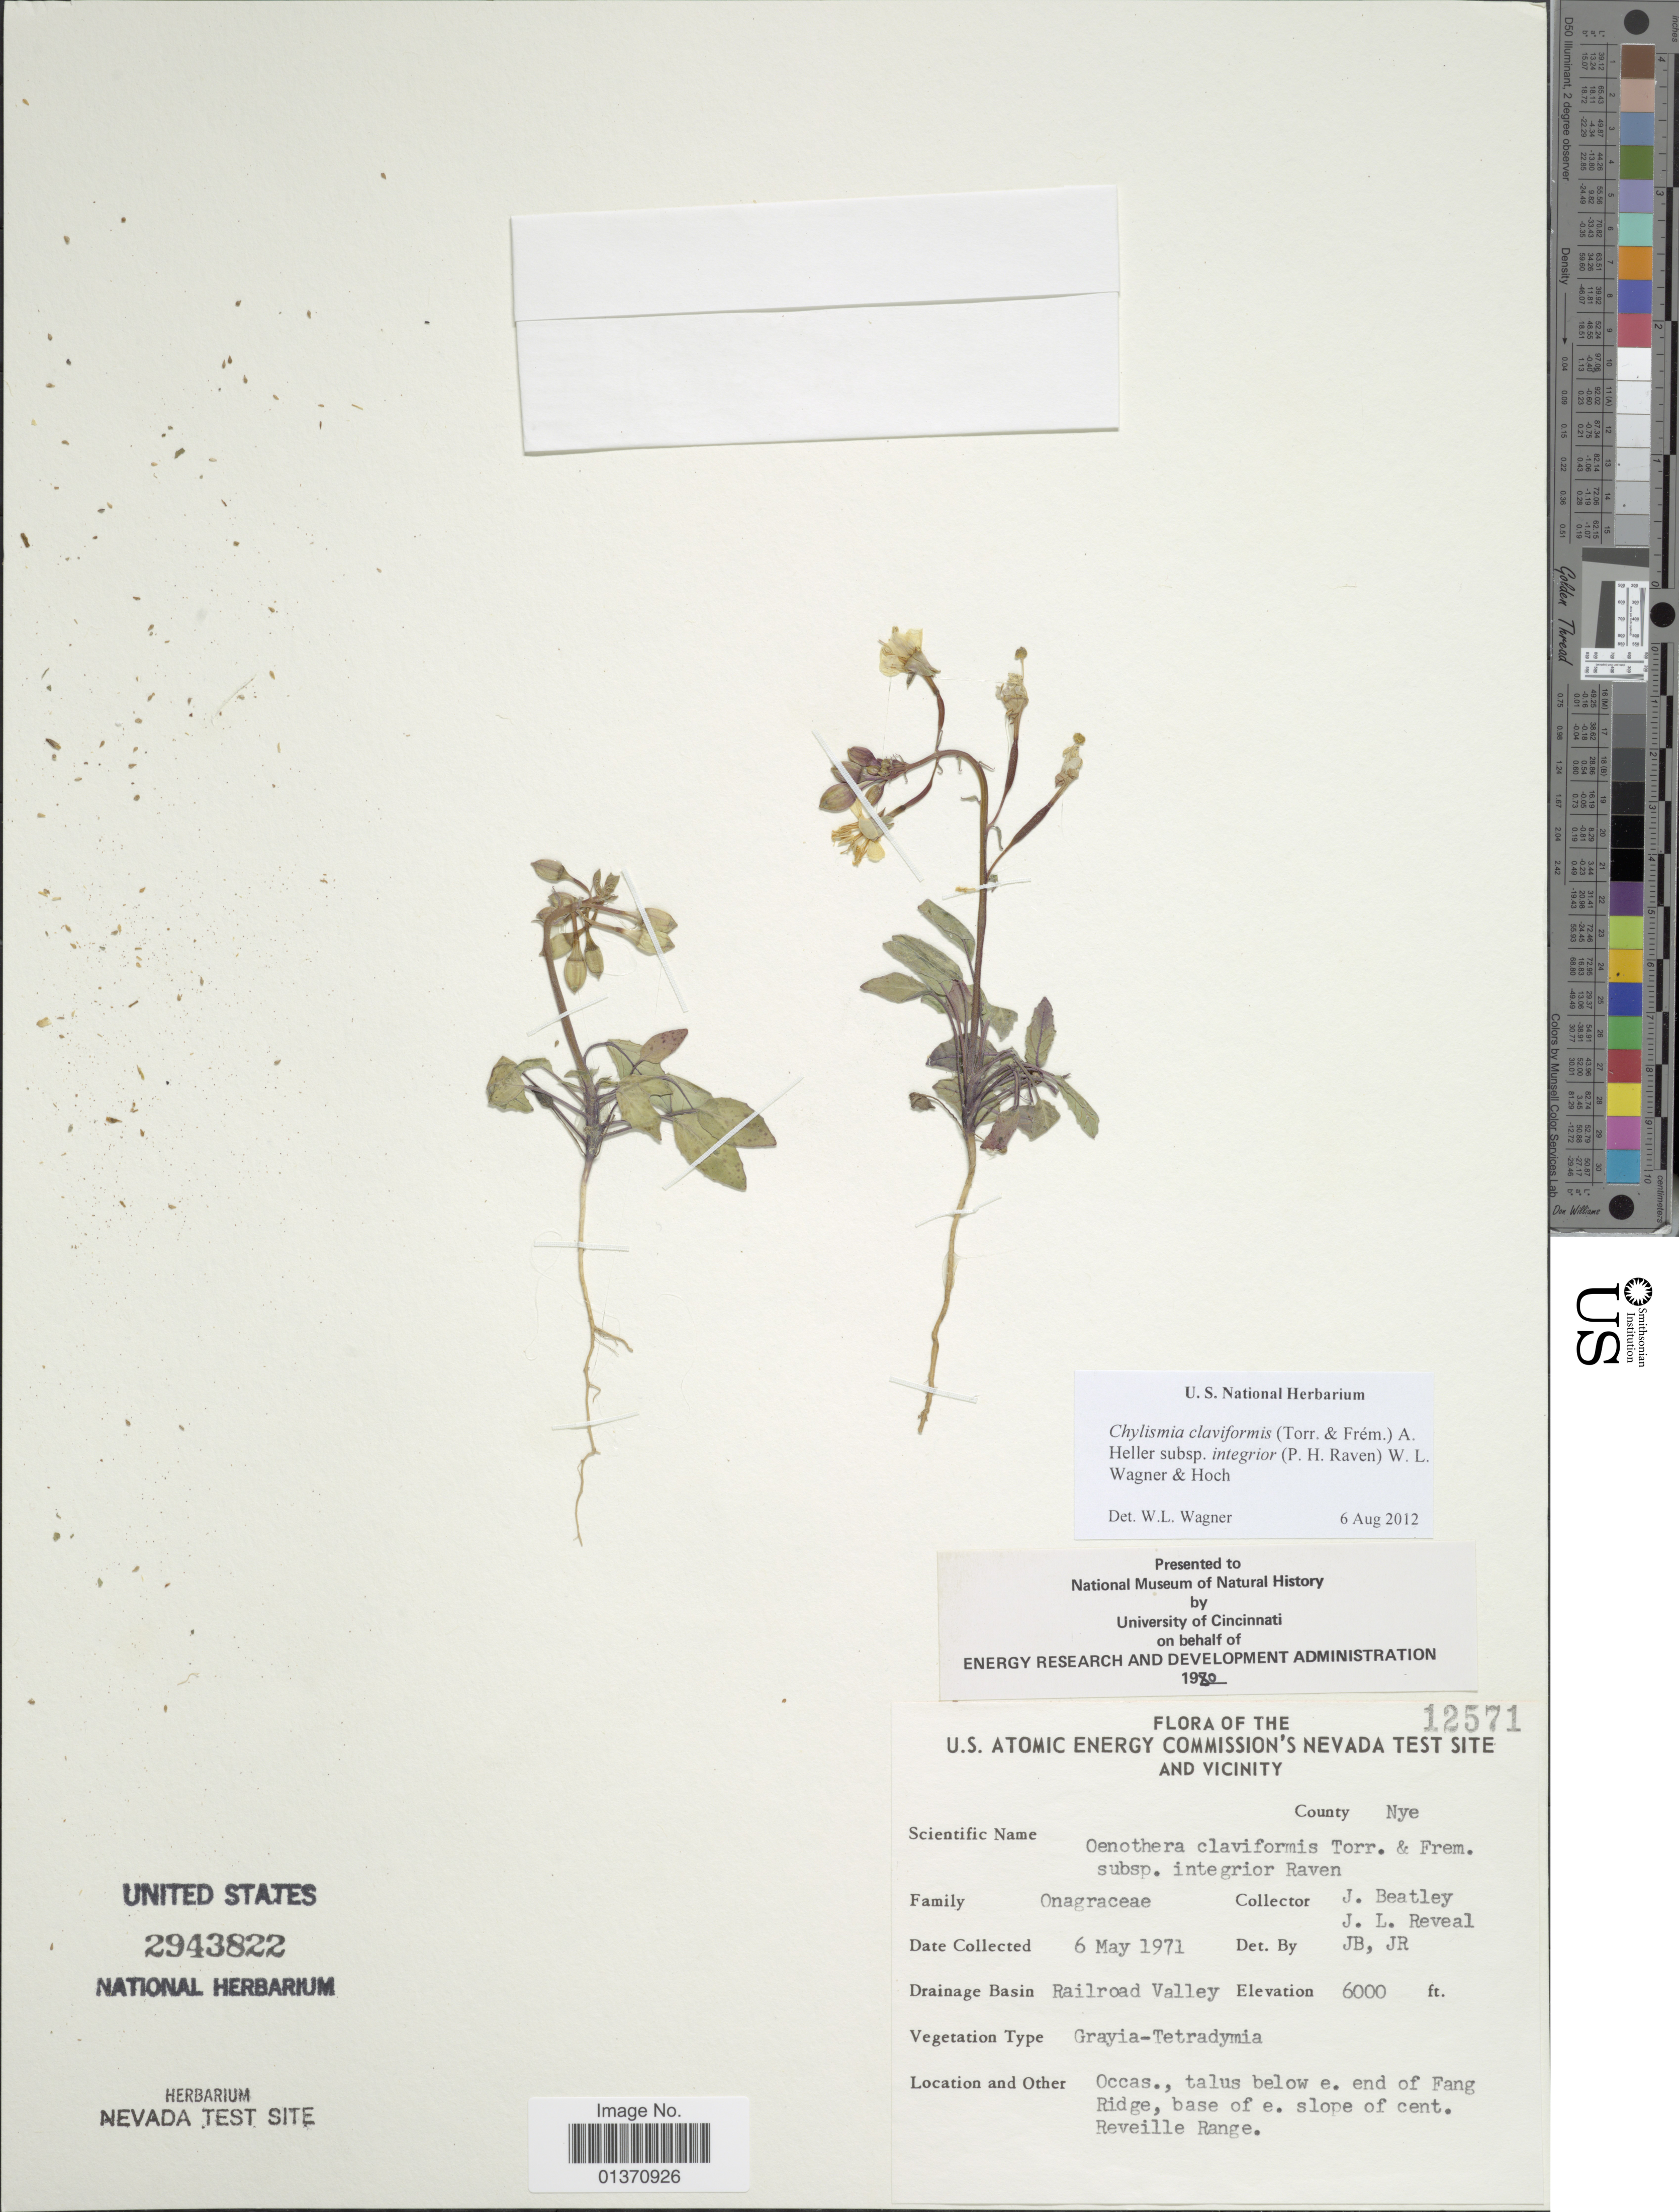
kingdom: Plantae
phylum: Tracheophyta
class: Magnoliopsida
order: Myrtales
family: Onagraceae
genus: Chylismia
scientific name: Chylismia claviformis subsp. integrior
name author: (P.H. Raven) W.L. Wagner & Hoch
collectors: J. C. Beatley & J. L. Reveal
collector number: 12571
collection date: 1971-05-06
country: United States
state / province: Nevada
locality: U. S. Atomic Energy Commission's Nevada Test Site and Vicinity, Railroad Valley, occas., talus below e. end of Fang Ridge, base of e. slope of cent. Reveille Range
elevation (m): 1829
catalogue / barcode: US 2943822